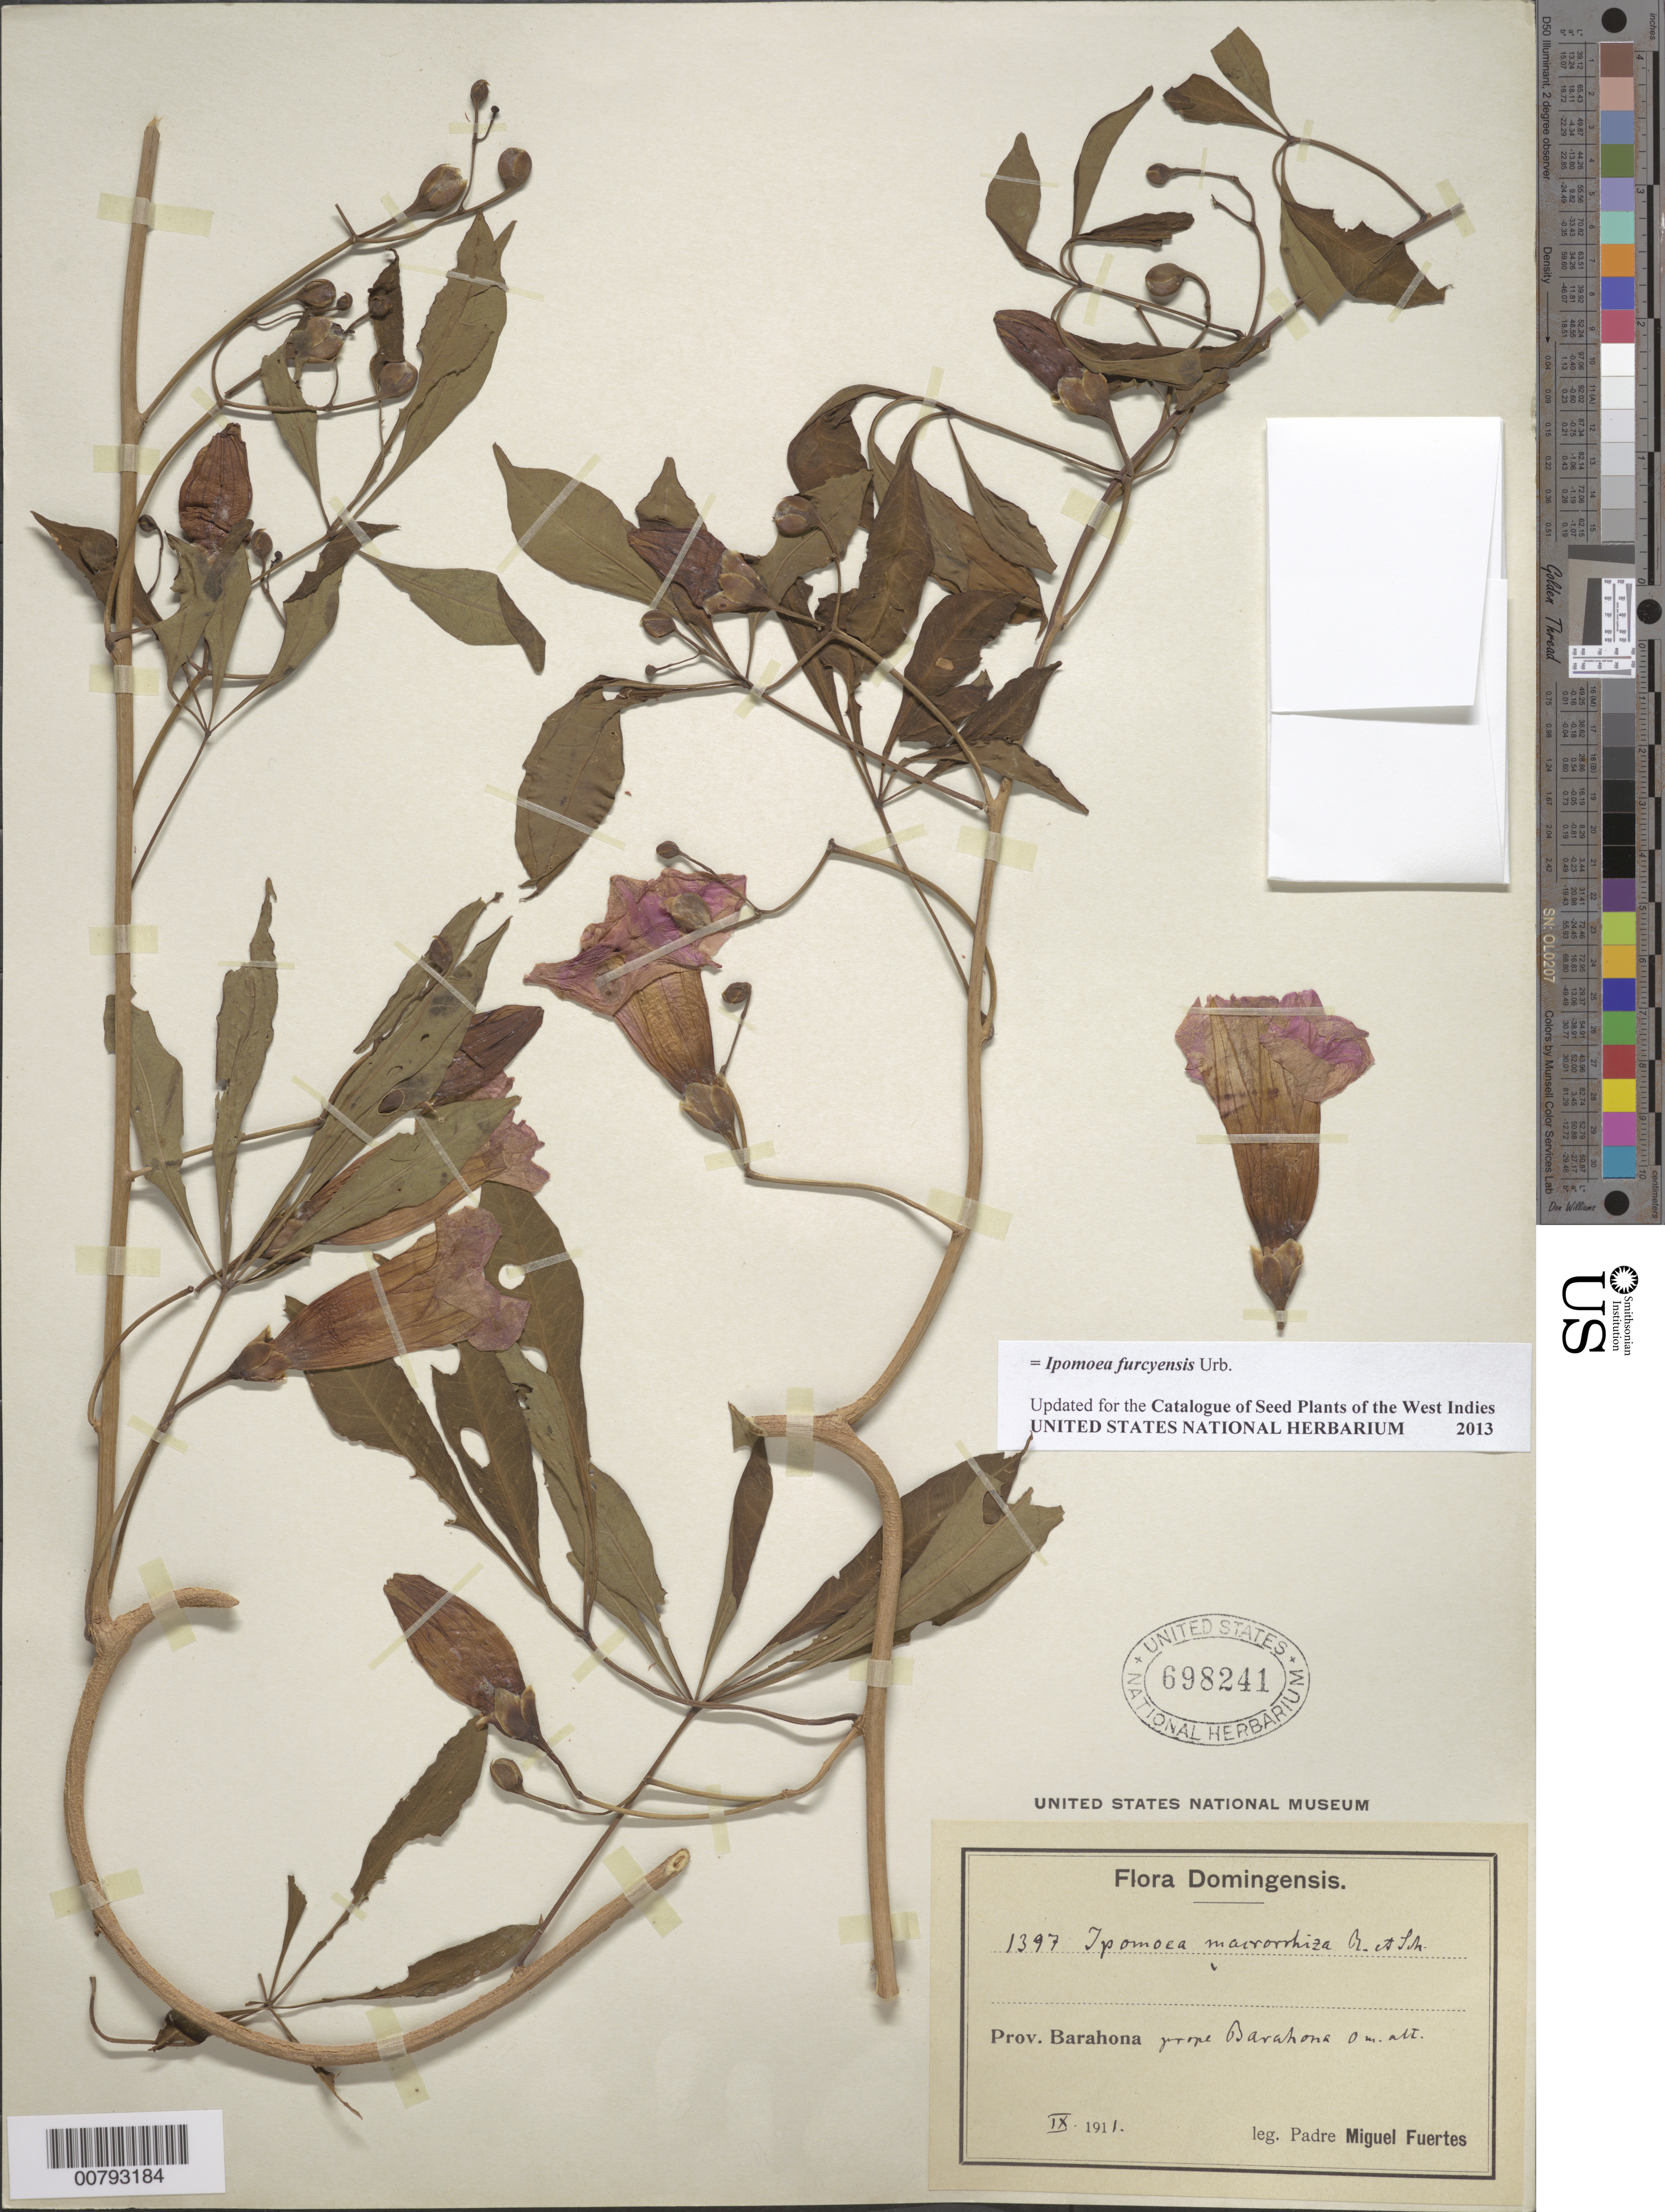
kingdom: Plantae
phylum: Tracheophyta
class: Magnoliopsida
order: Solanales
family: Convolvulaceae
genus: Ipomoea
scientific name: Ipomoea furcyensis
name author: Urb.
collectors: M. D. Fuertes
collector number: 1397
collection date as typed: Sep 1911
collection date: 1911-09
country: Dominican Republic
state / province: Barahona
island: Hispaniola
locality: Prope Barahona.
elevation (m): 0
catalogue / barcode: US 698241